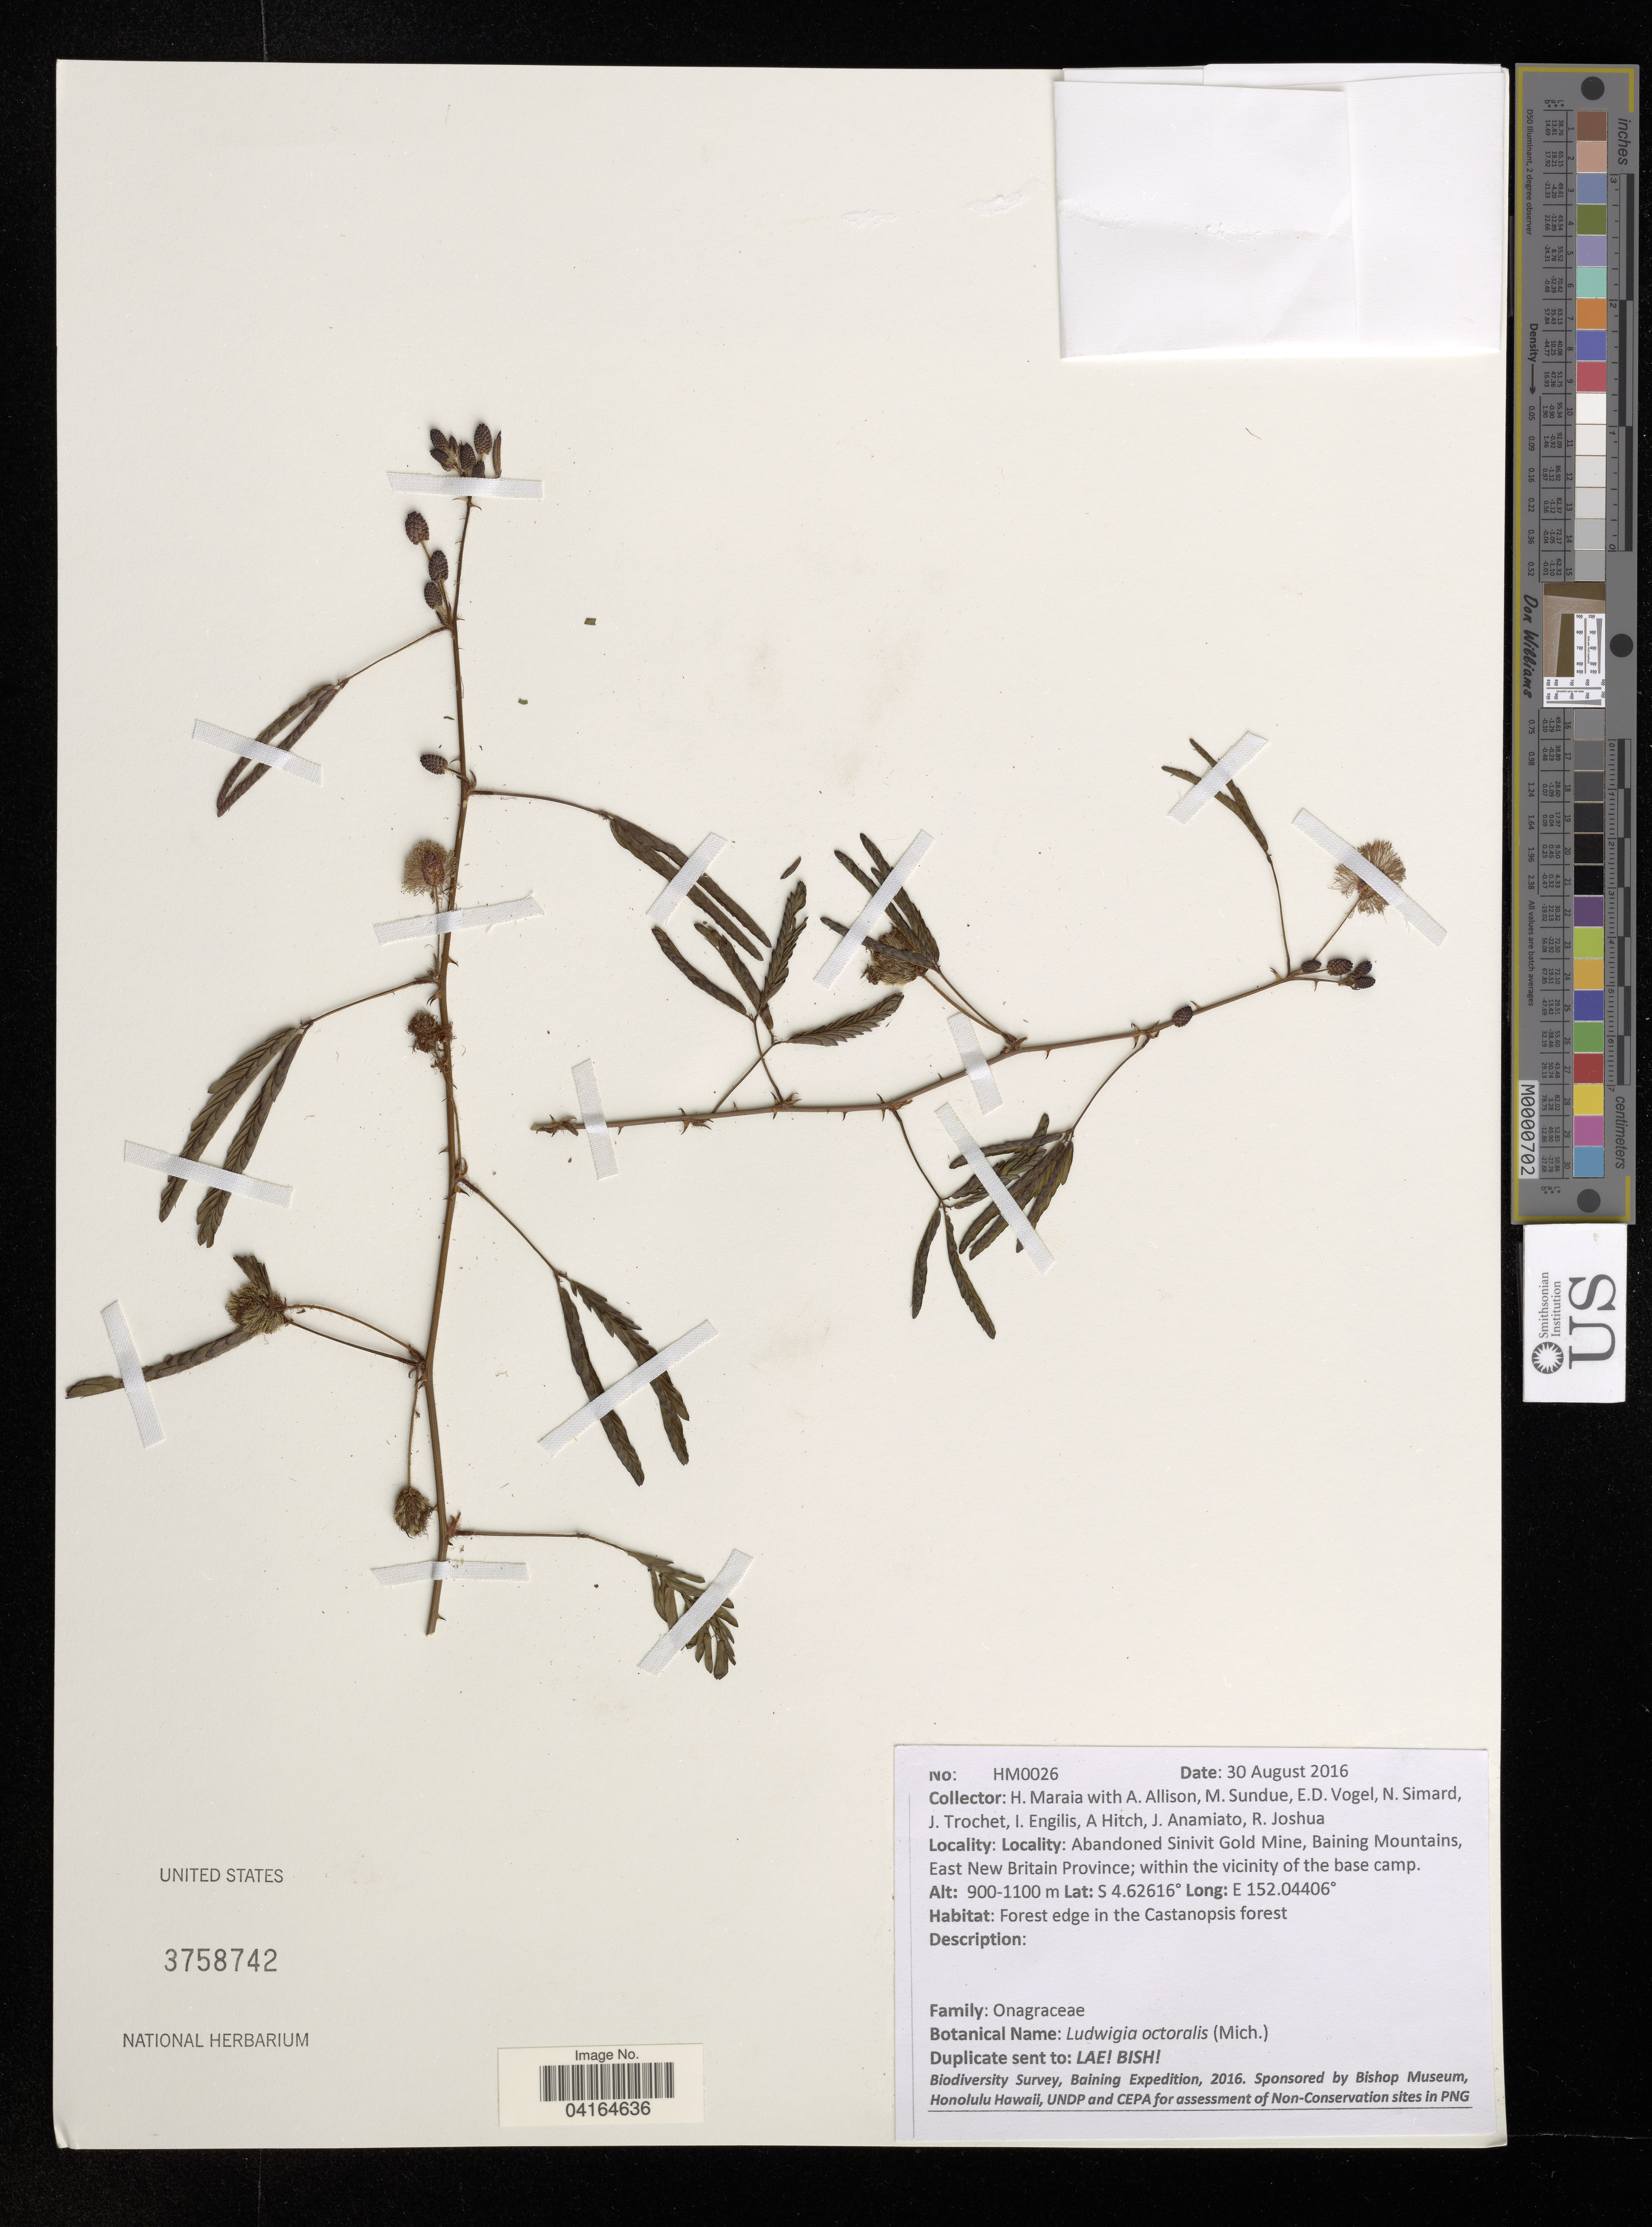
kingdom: Plantae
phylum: Tracheophyta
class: Magnoliopsida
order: Myrtales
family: Onagraceae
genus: Ludwigia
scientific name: Ludwigia octovalvis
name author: (Jacq.) P.H. Raven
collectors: H. Maraia, A. Allison, M. Sundue, E. F. de Vogel & et al.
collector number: HM0026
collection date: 2016-08-30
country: Papua New Guinea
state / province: East New Britain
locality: Abandoned Sinivit Gold Mine, Baining Mountains, East New Britain Province; within the vicinity of the base camp.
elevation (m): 900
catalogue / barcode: US 3758742